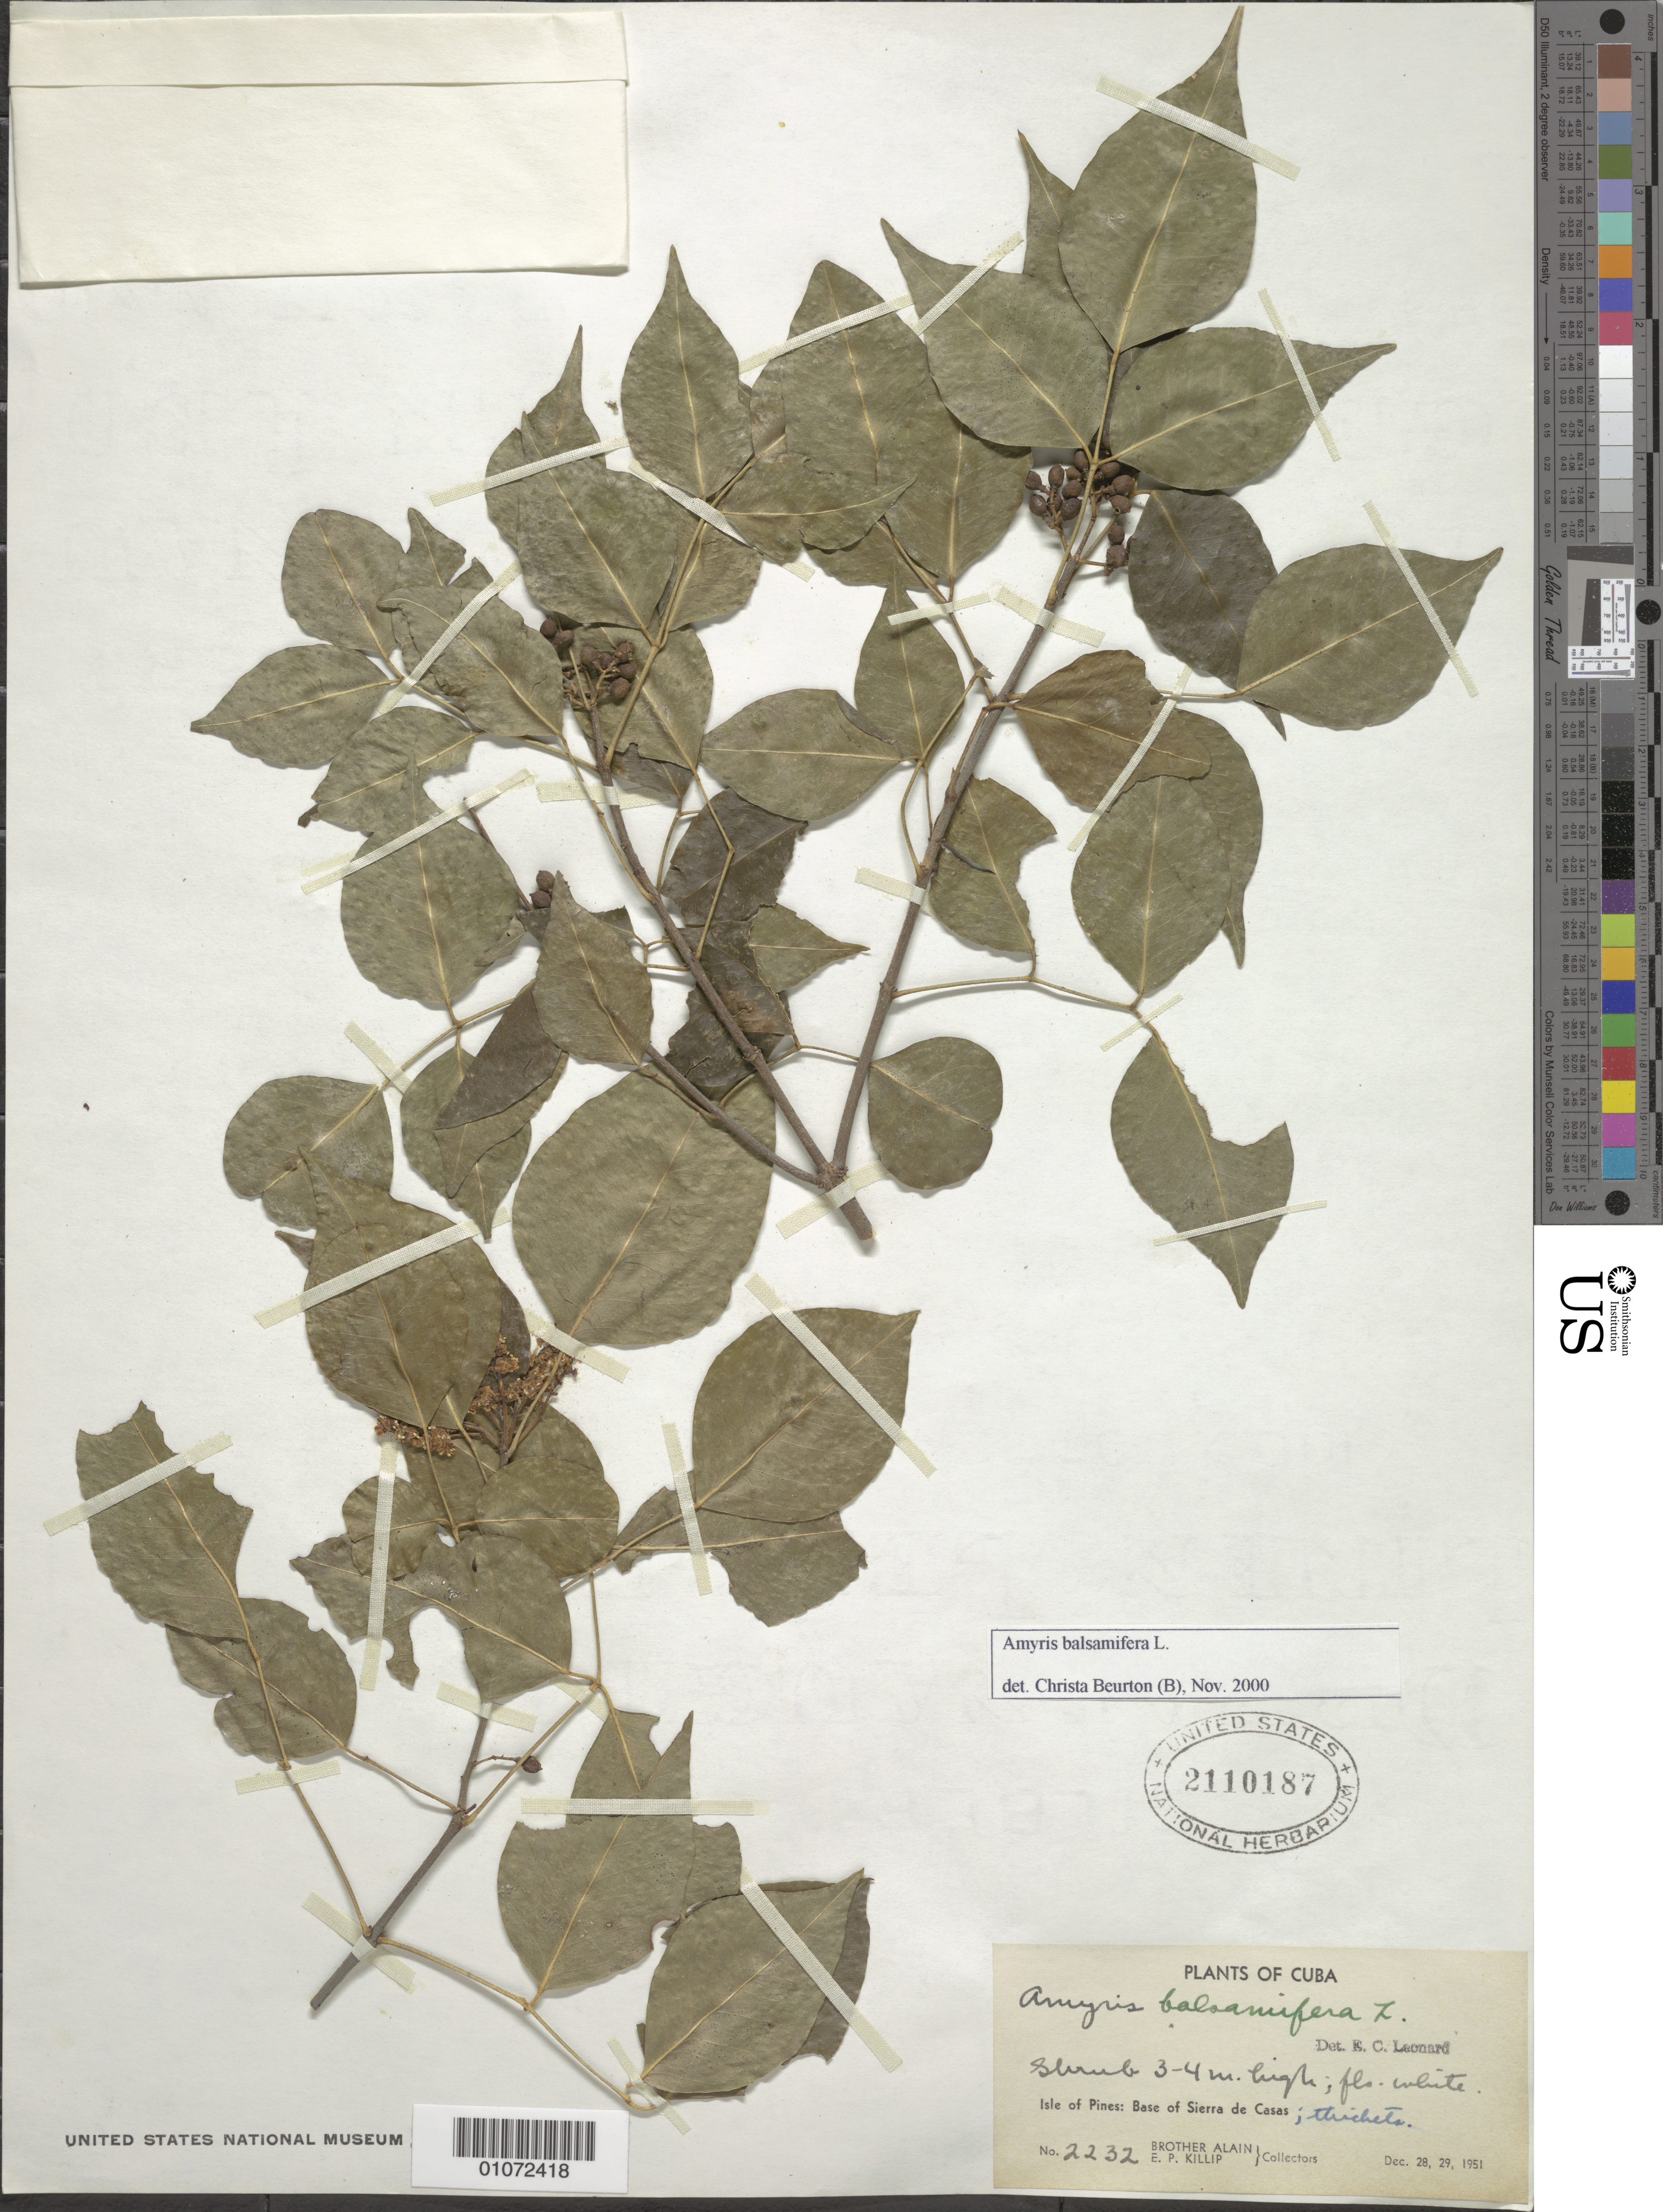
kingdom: Plantae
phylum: Tracheophyta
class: Magnoliopsida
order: Sapindales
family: Rutaceae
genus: Amyris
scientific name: Amyris balsamifera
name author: L.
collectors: A. H. Liogier & E. P. Killip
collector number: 2232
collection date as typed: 28 Dec 1951 and 29 Dec 1951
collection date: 1951-12-28,1951-12-29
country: Cuba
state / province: Isla de La Juventud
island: Isla de la Juventud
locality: Isle of Pines, base of Sierra de Casas; thickets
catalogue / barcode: US 2110187